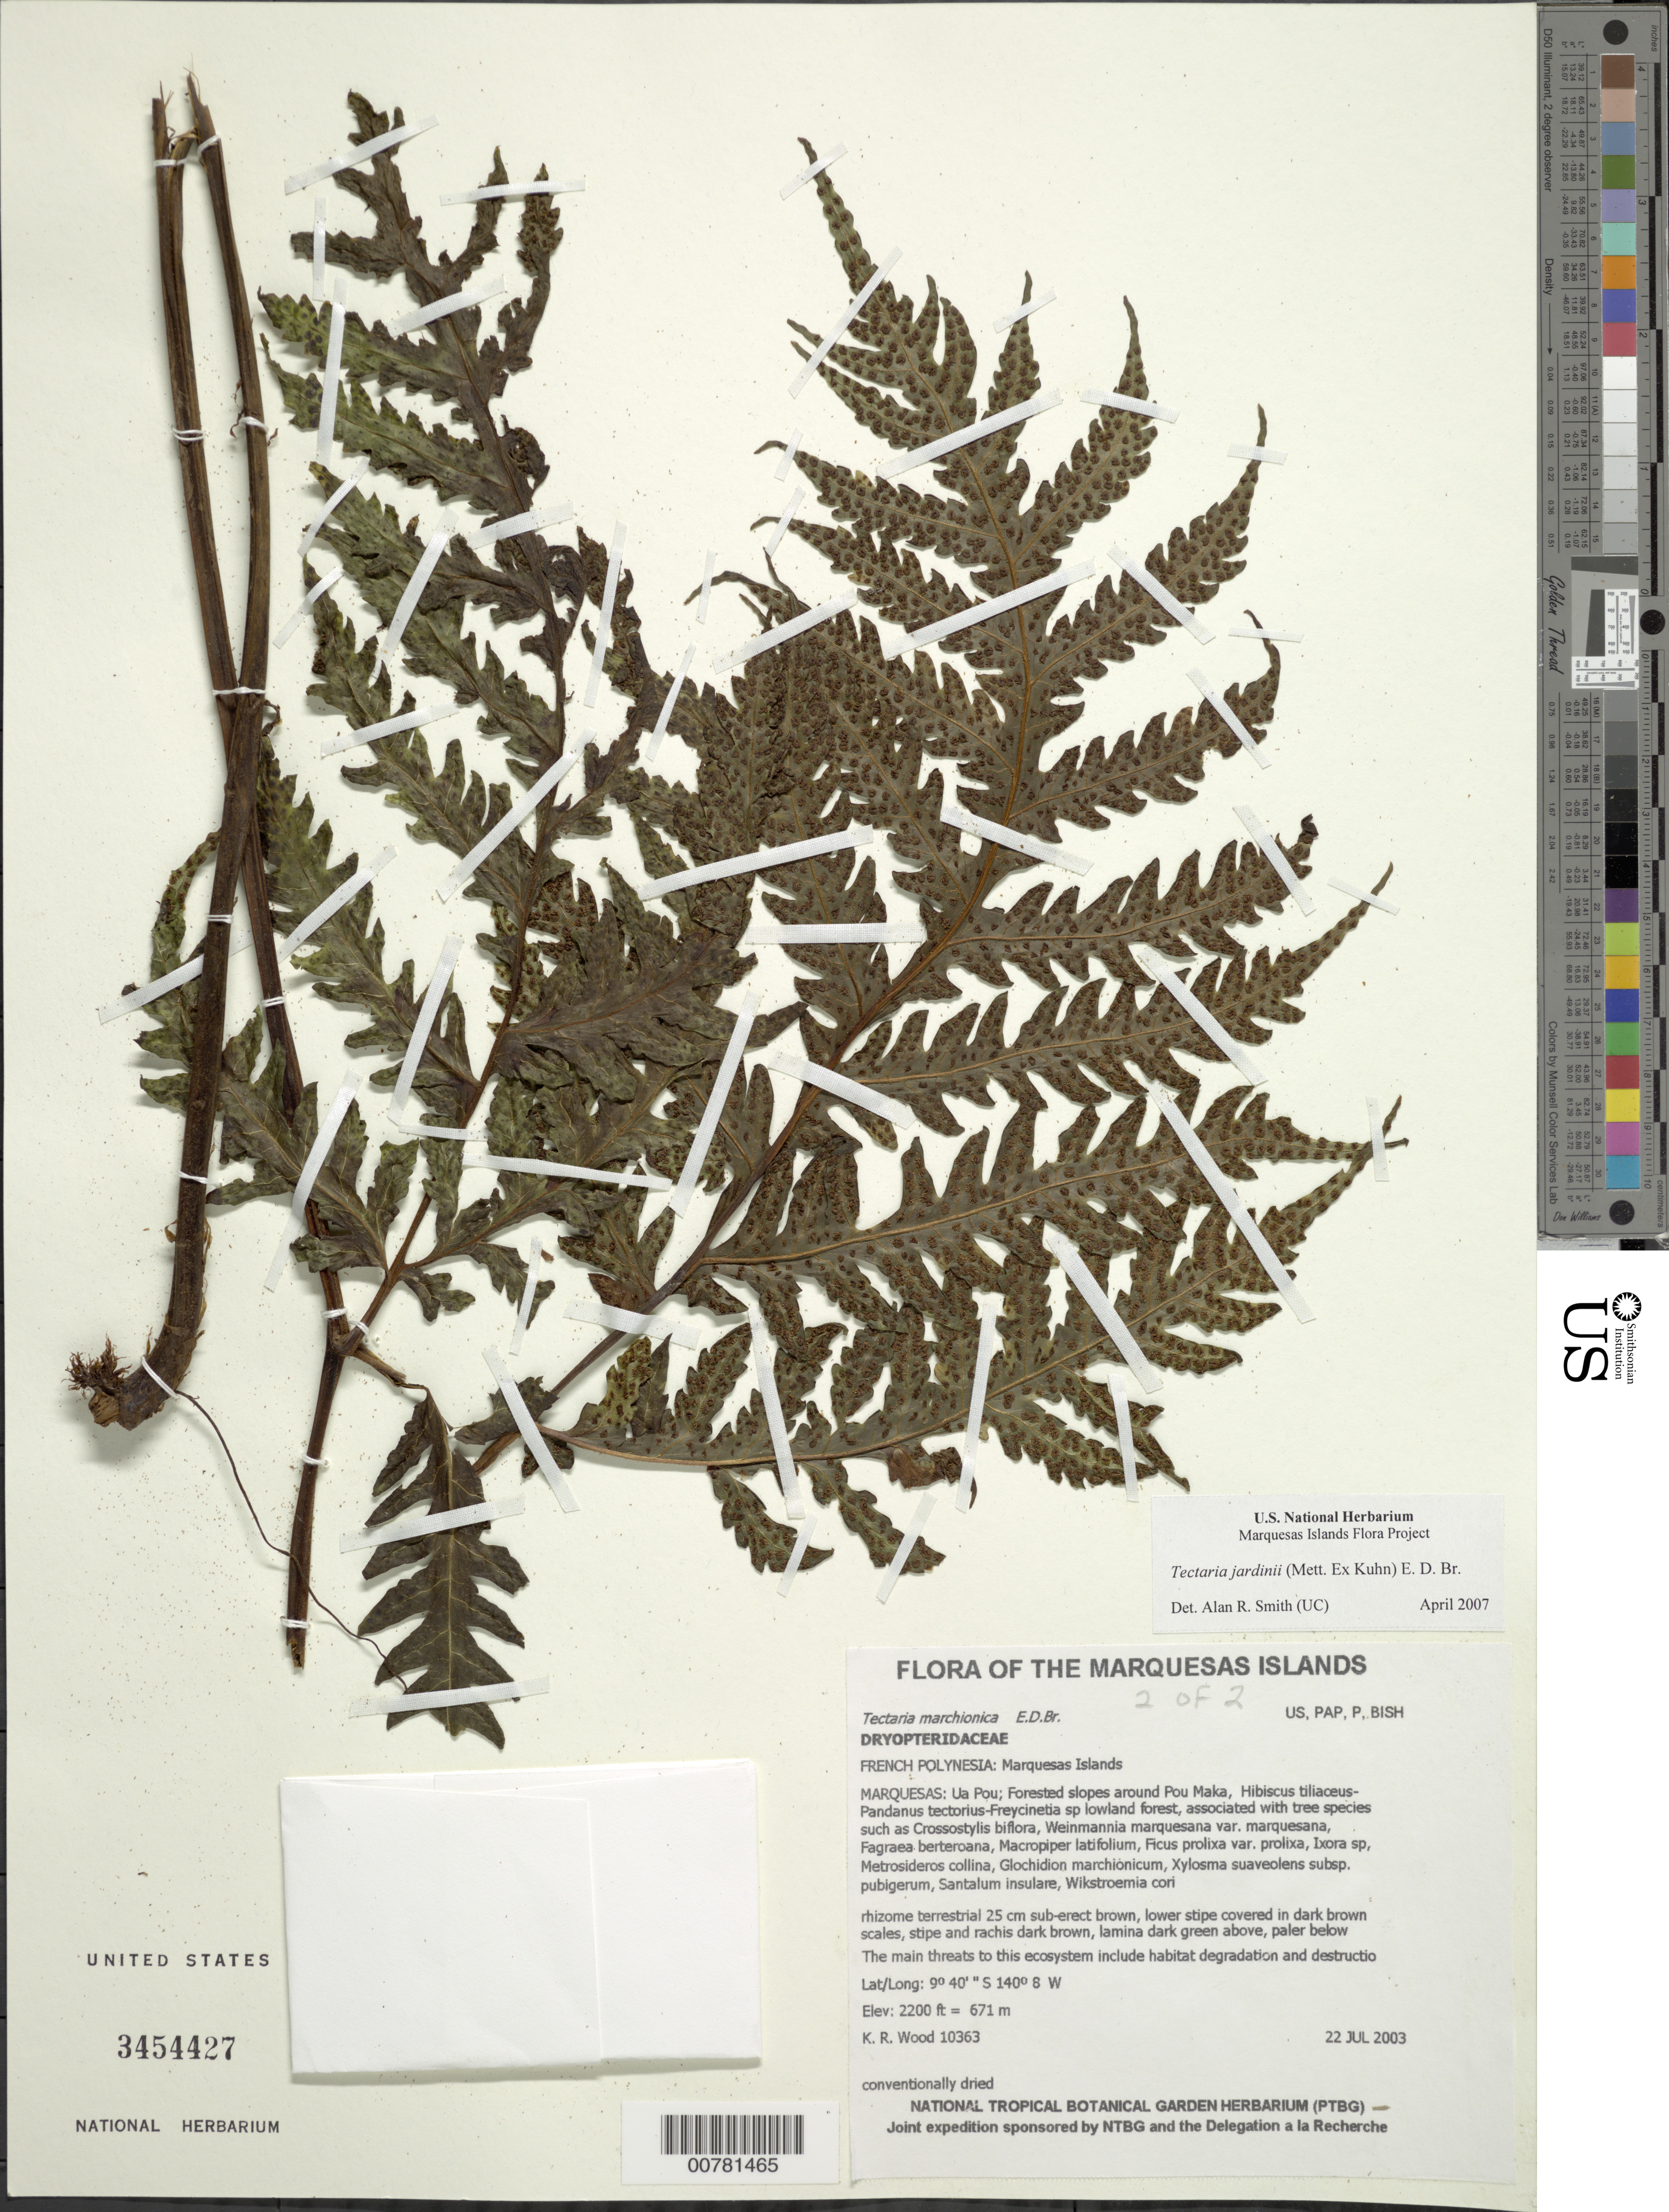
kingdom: Plantae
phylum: Tracheophyta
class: Polypodiopsida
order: Polypodiales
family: Tectariaceae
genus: Tectaria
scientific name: Tectaria jardinii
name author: (Mett. ex Kuhn) E.D. Br.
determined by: Smith, Alan R., (UC)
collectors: K. R. Wood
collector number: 10363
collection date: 2003-07-22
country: French Polynesia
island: Ua Pou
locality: Forested slopes around Pou Maka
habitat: Hibiscus tiliaceus - Pandanus tectorius - Freycinetia sp lowland forest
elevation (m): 671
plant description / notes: Habitat degradation and destruction by feral pigs, catastrophic extinction through environmental events, predation by rats that eat seeds, competition with non-native plant taxa such as Ageratum conyzoides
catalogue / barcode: US 3454427